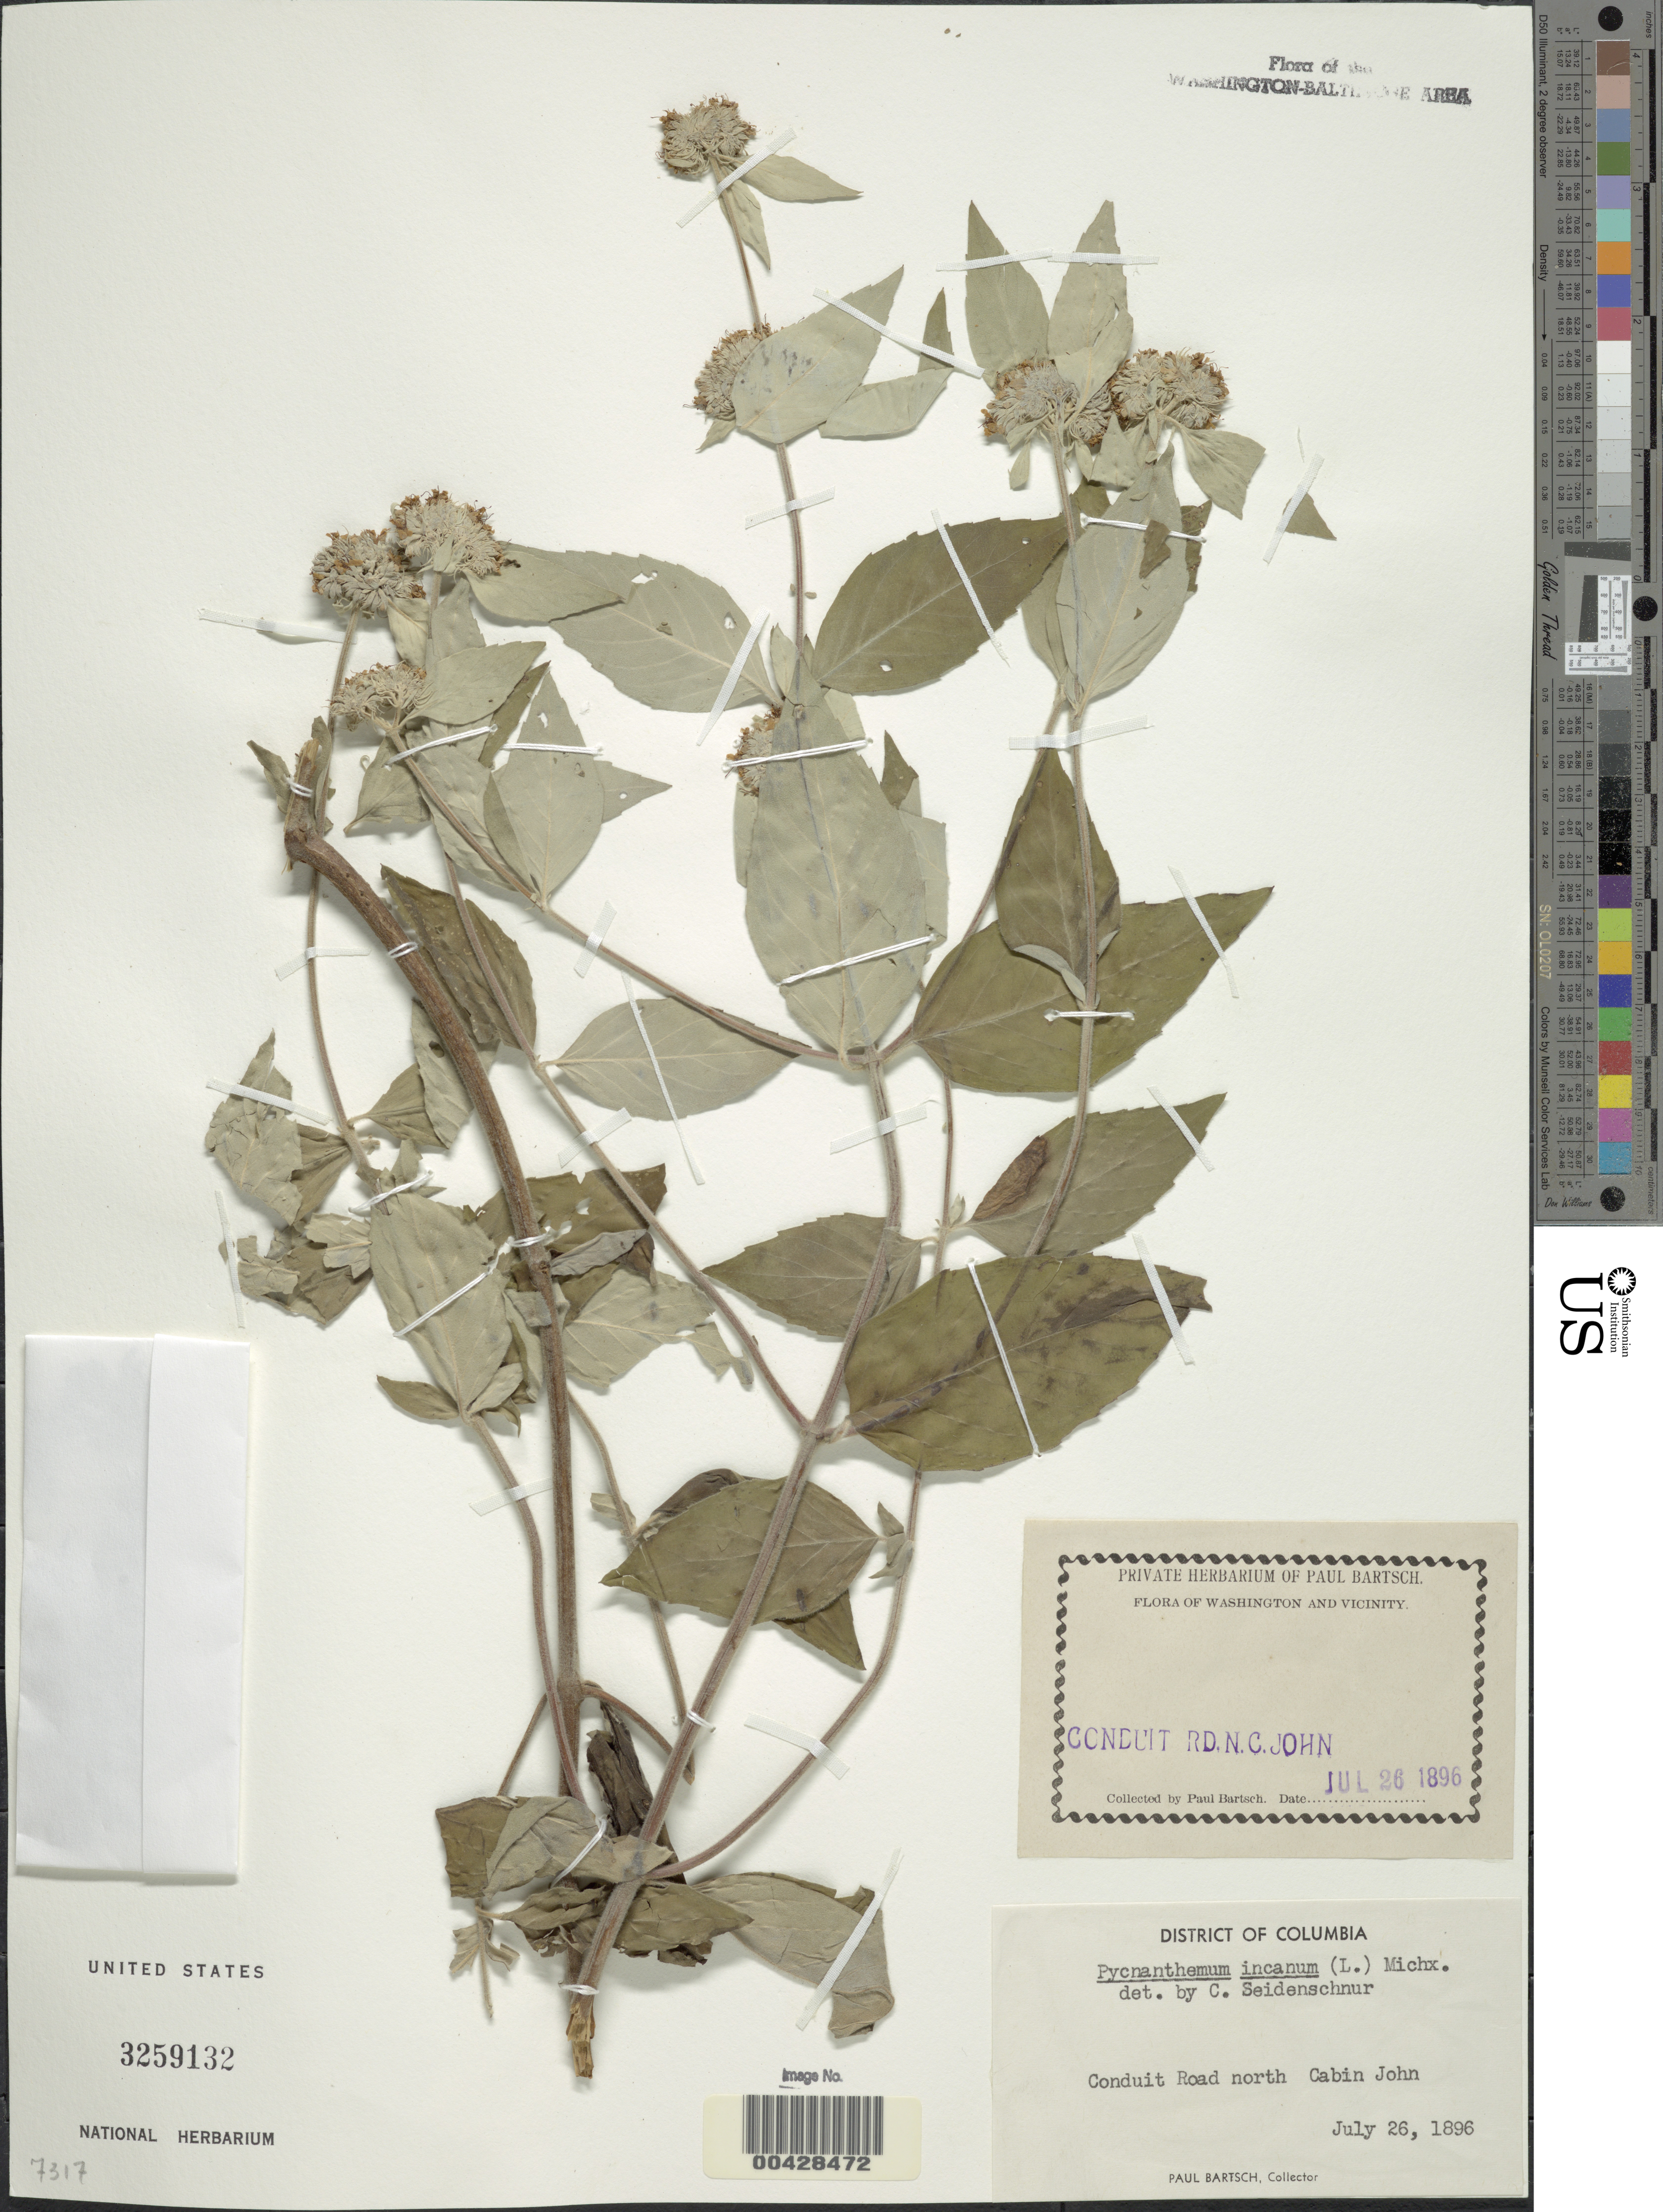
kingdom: Plantae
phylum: Tracheophyta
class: Magnoliopsida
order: Lamiales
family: Lamiaceae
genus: Pycnanthemum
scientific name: Pycnanthemum incanum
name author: (L.) Michx.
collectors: P. Bartsch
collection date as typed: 01 May 1896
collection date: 1896-05-01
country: United States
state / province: Maryland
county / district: Montgomery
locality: Conduit Road N of Cabin John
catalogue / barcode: US 3259132